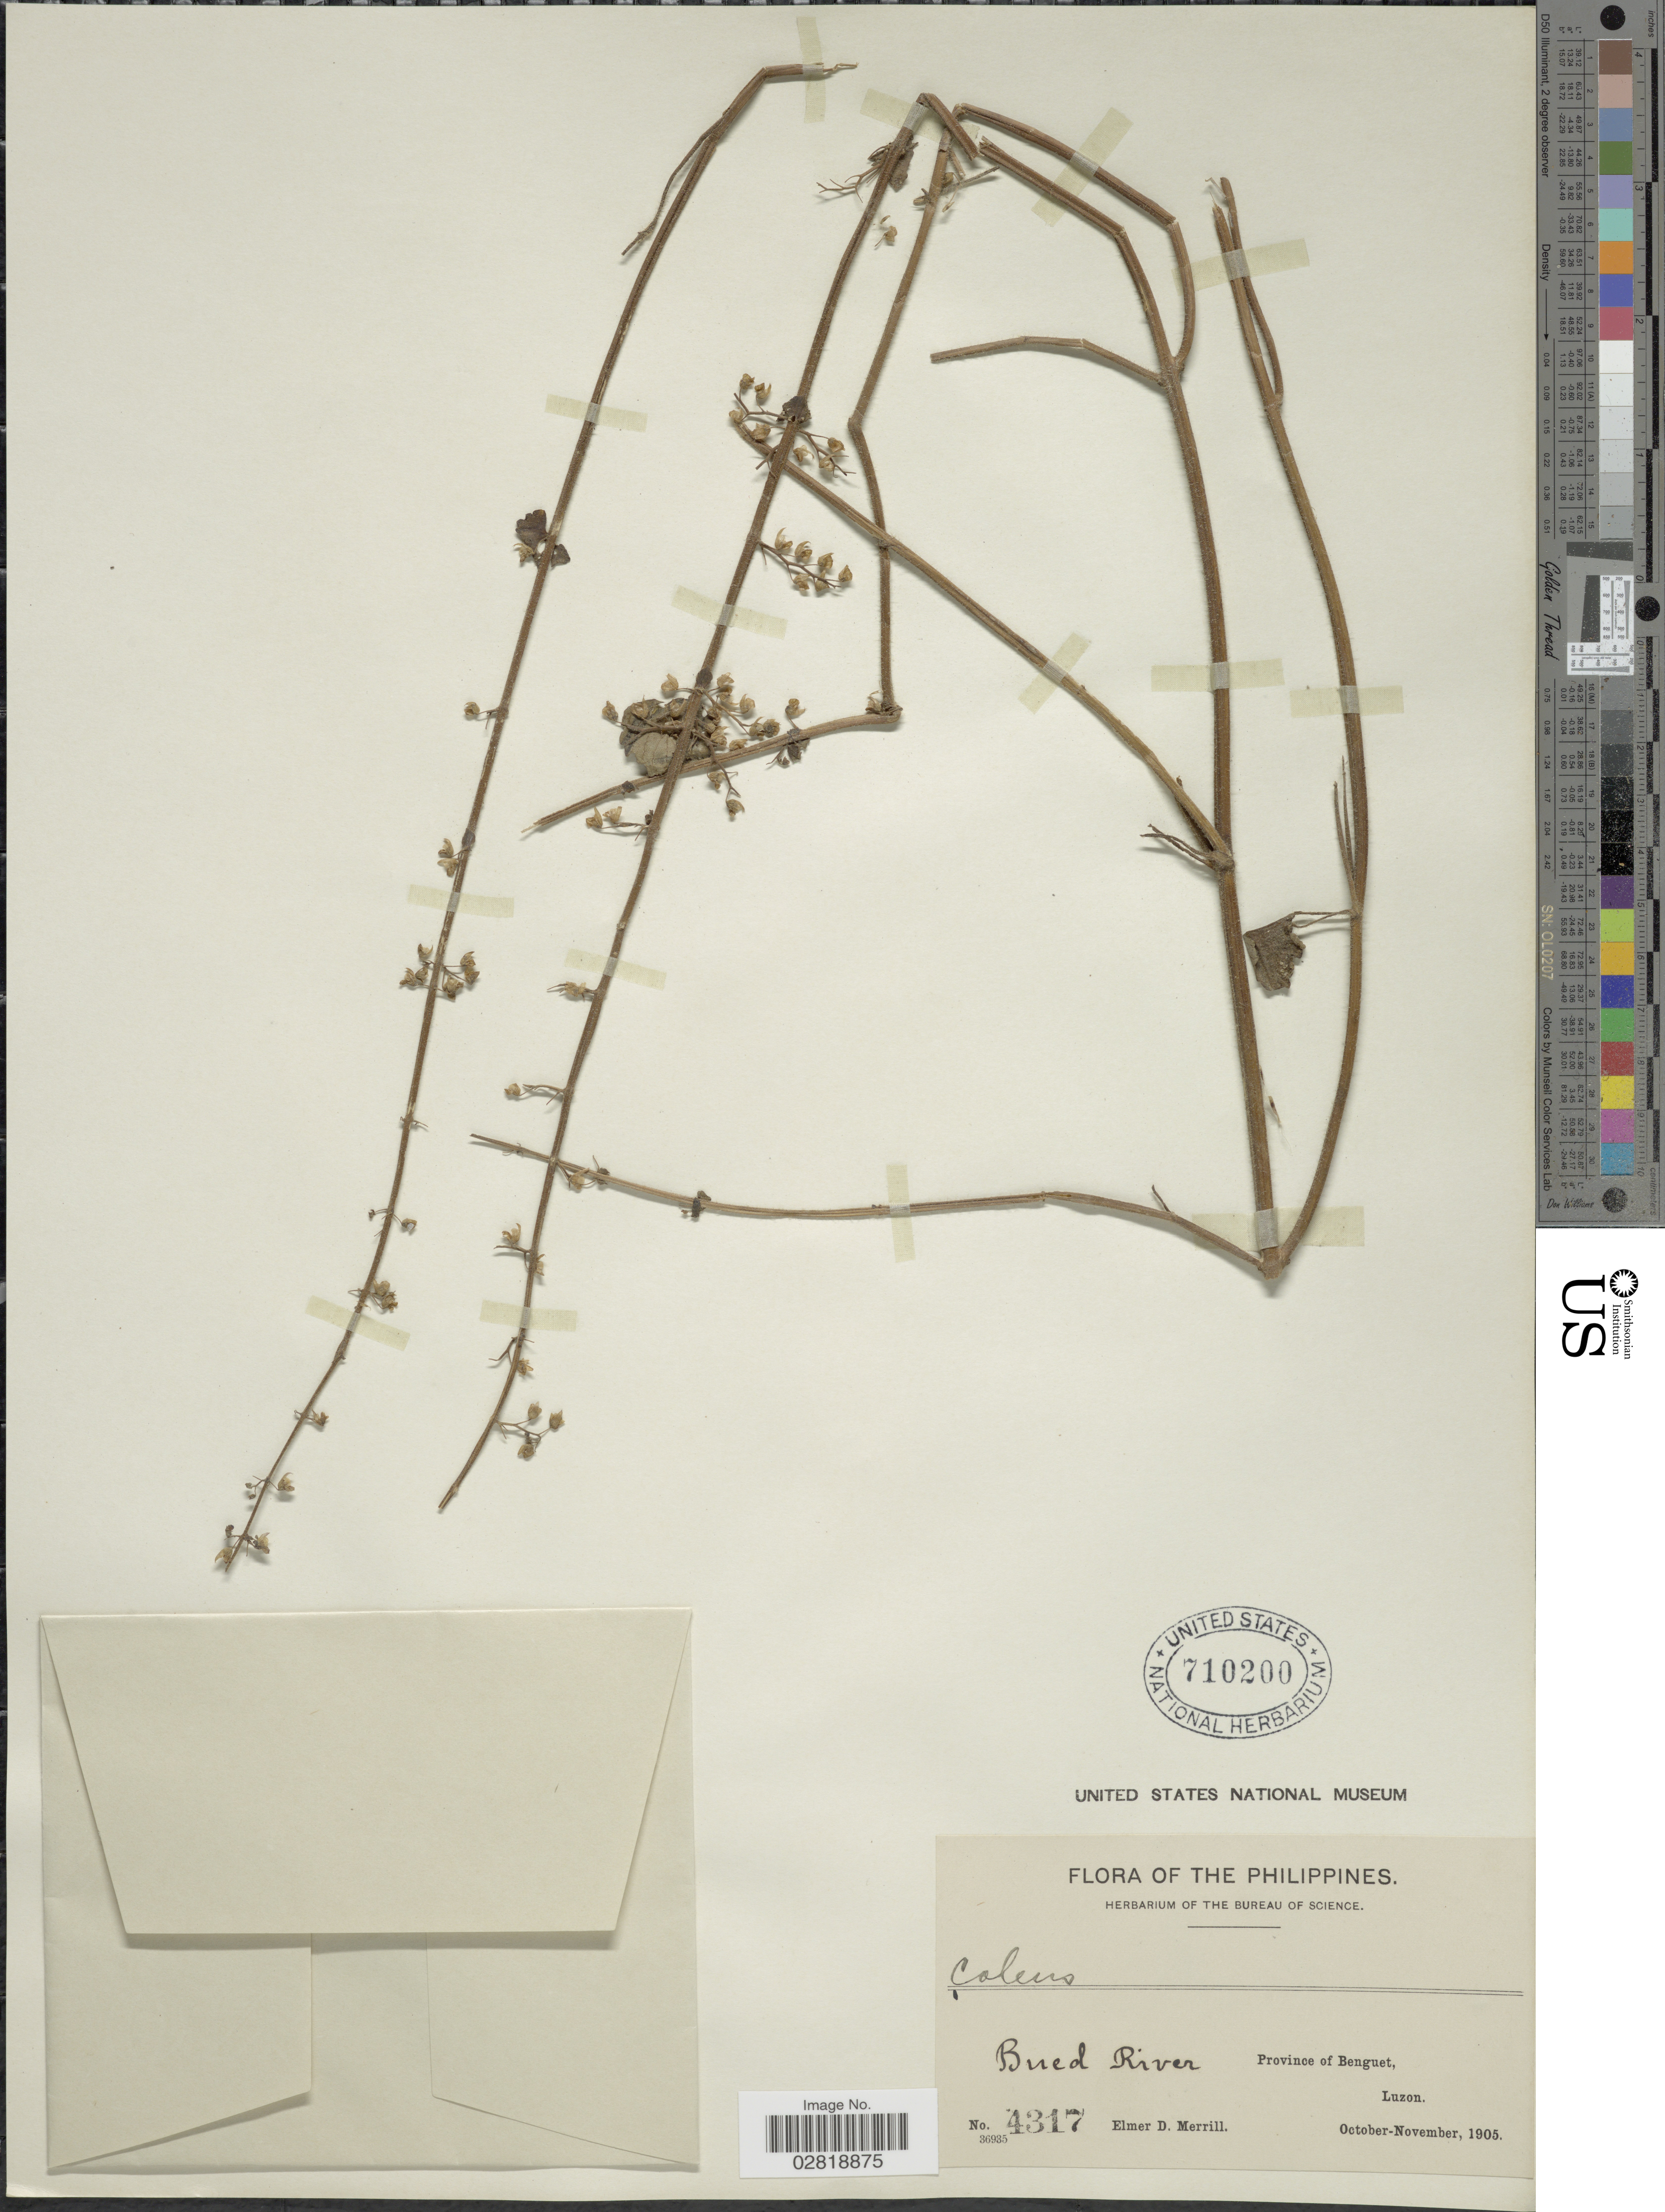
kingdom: Plantae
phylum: Tracheophyta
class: Magnoliopsida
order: Lamiales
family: Lamiaceae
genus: Plectranthus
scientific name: Plectranthus sp.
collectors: E. D. Merrill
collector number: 4317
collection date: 1905-10/1905-11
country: Philippines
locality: Bued River. Province of Benguet, Luzon.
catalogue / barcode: US 710200